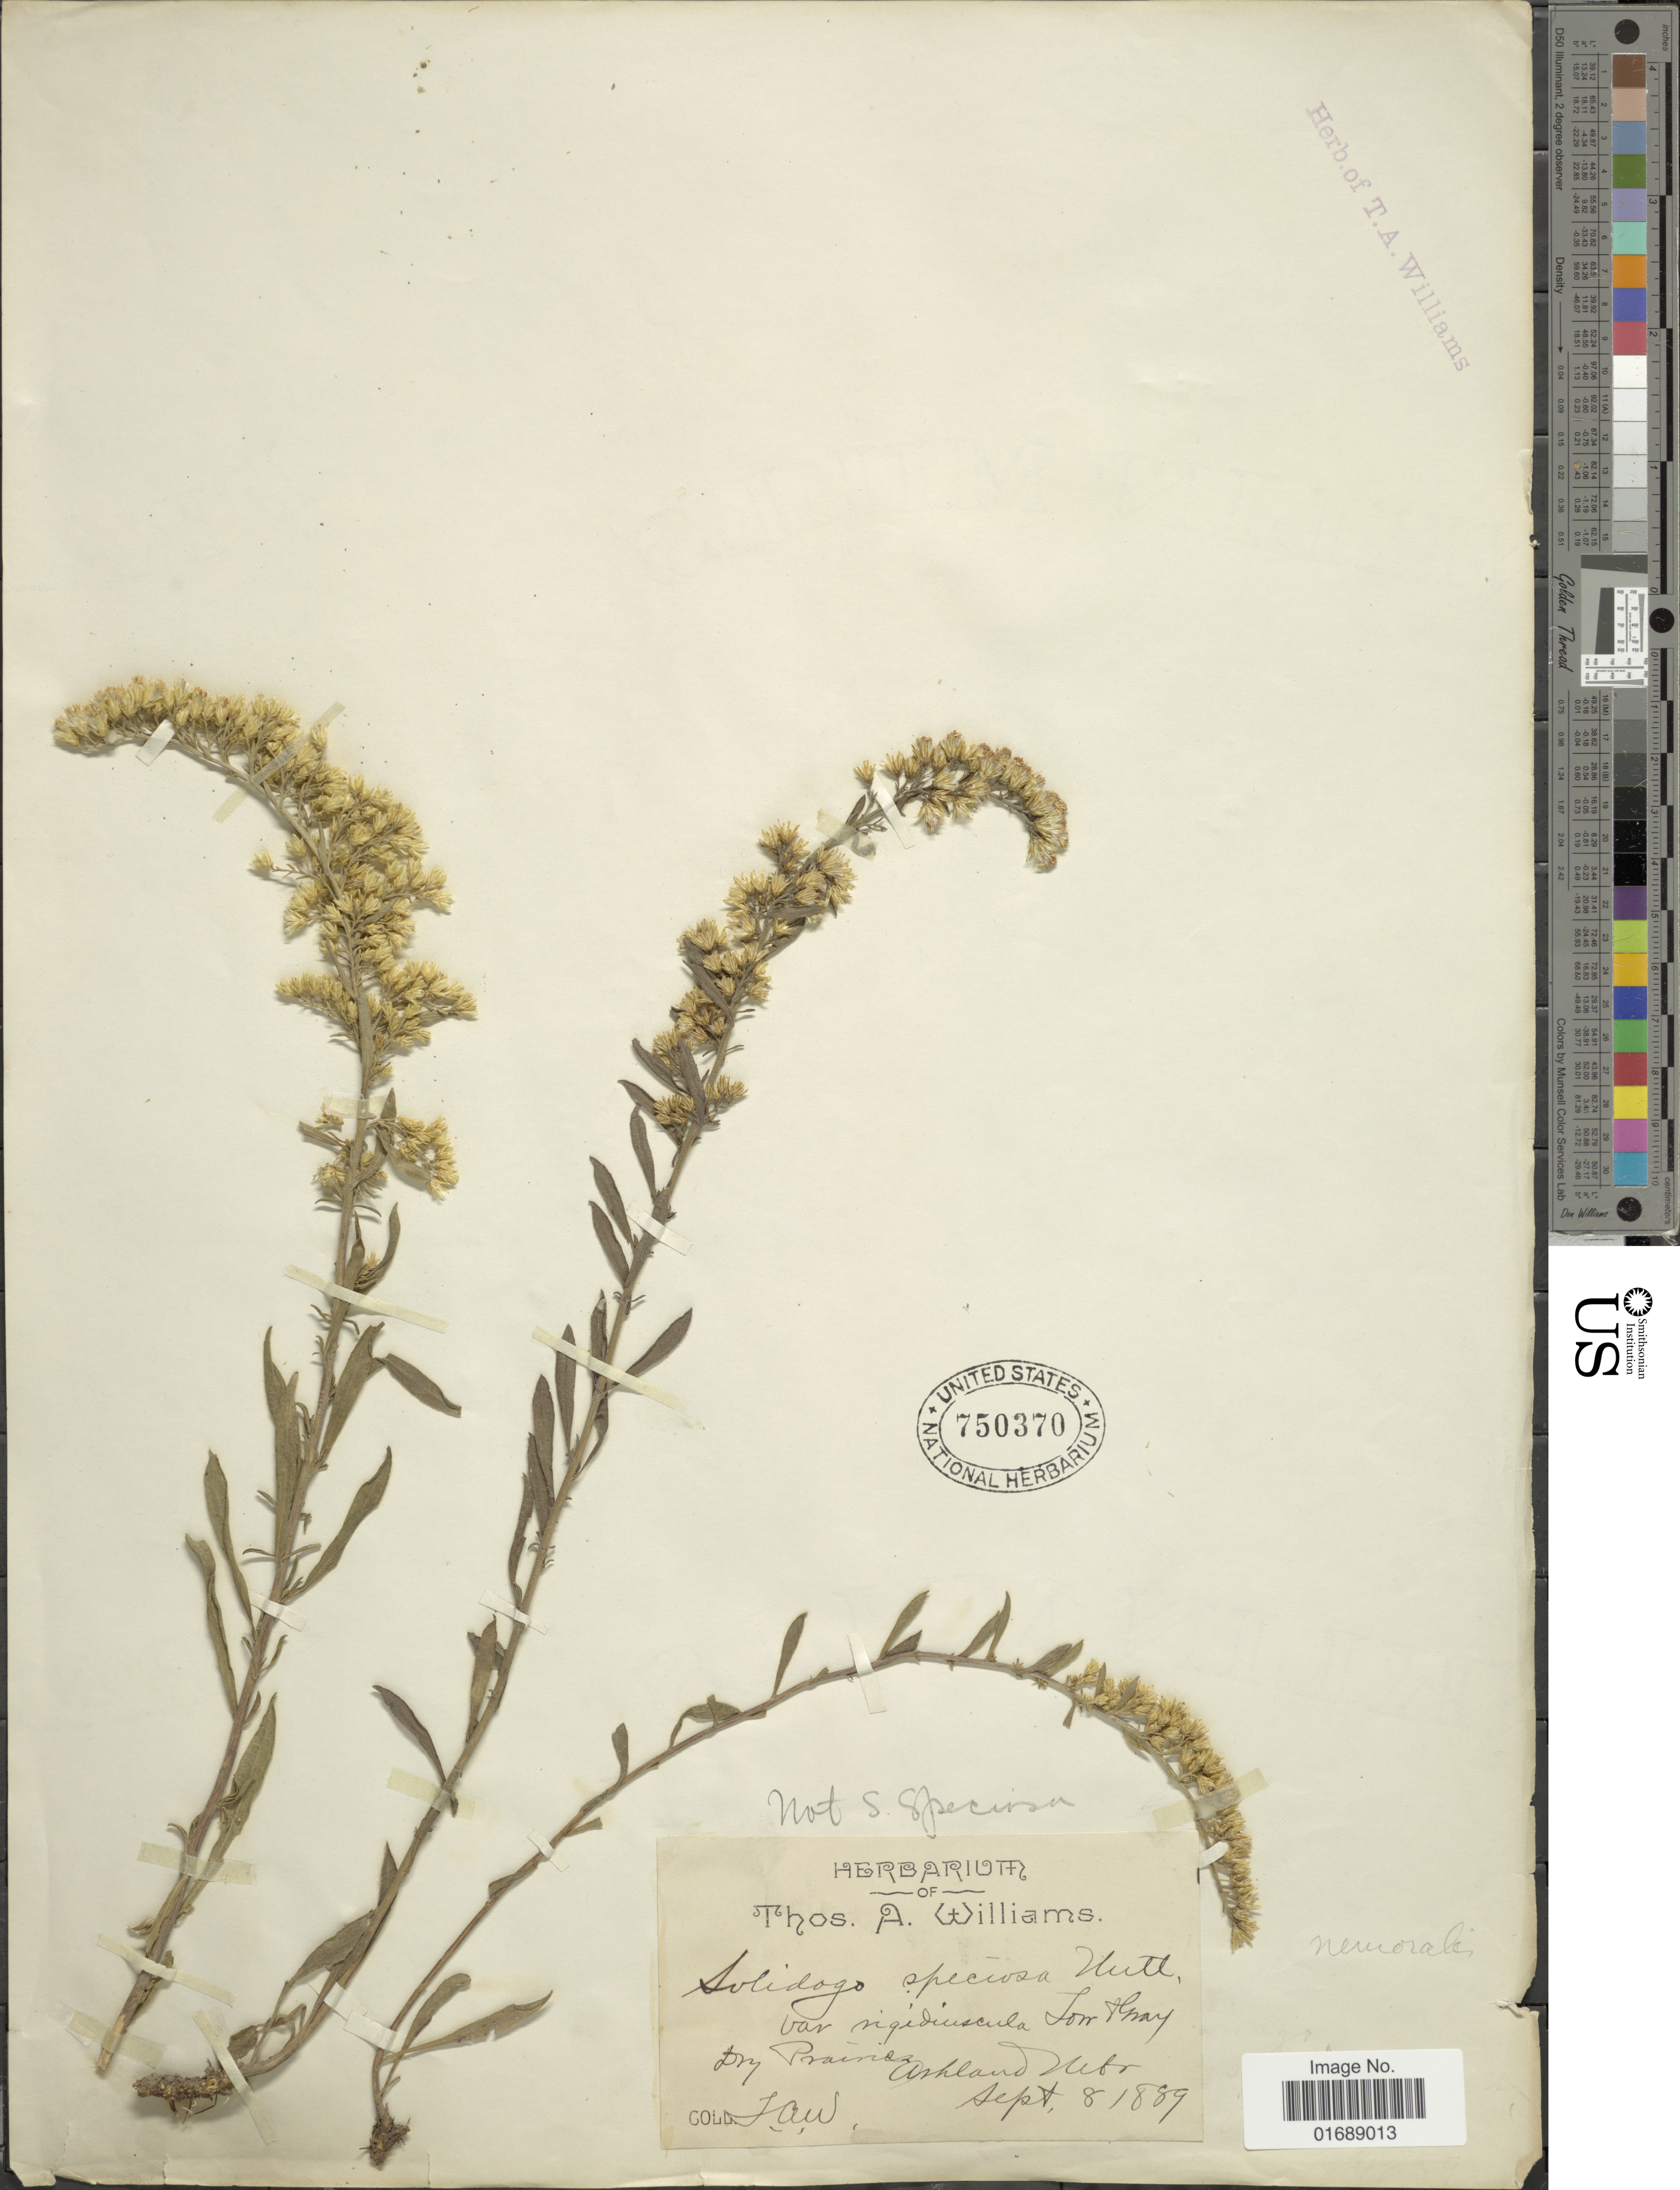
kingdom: Plantae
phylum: Tracheophyta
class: Magnoliopsida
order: Asterales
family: Asteraceae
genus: Solidago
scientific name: Solidago nemoralis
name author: Aiton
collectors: T. A. Williams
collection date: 1889-09-08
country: United States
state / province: Nebraska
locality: Ashland Nebr.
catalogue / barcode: US 750370